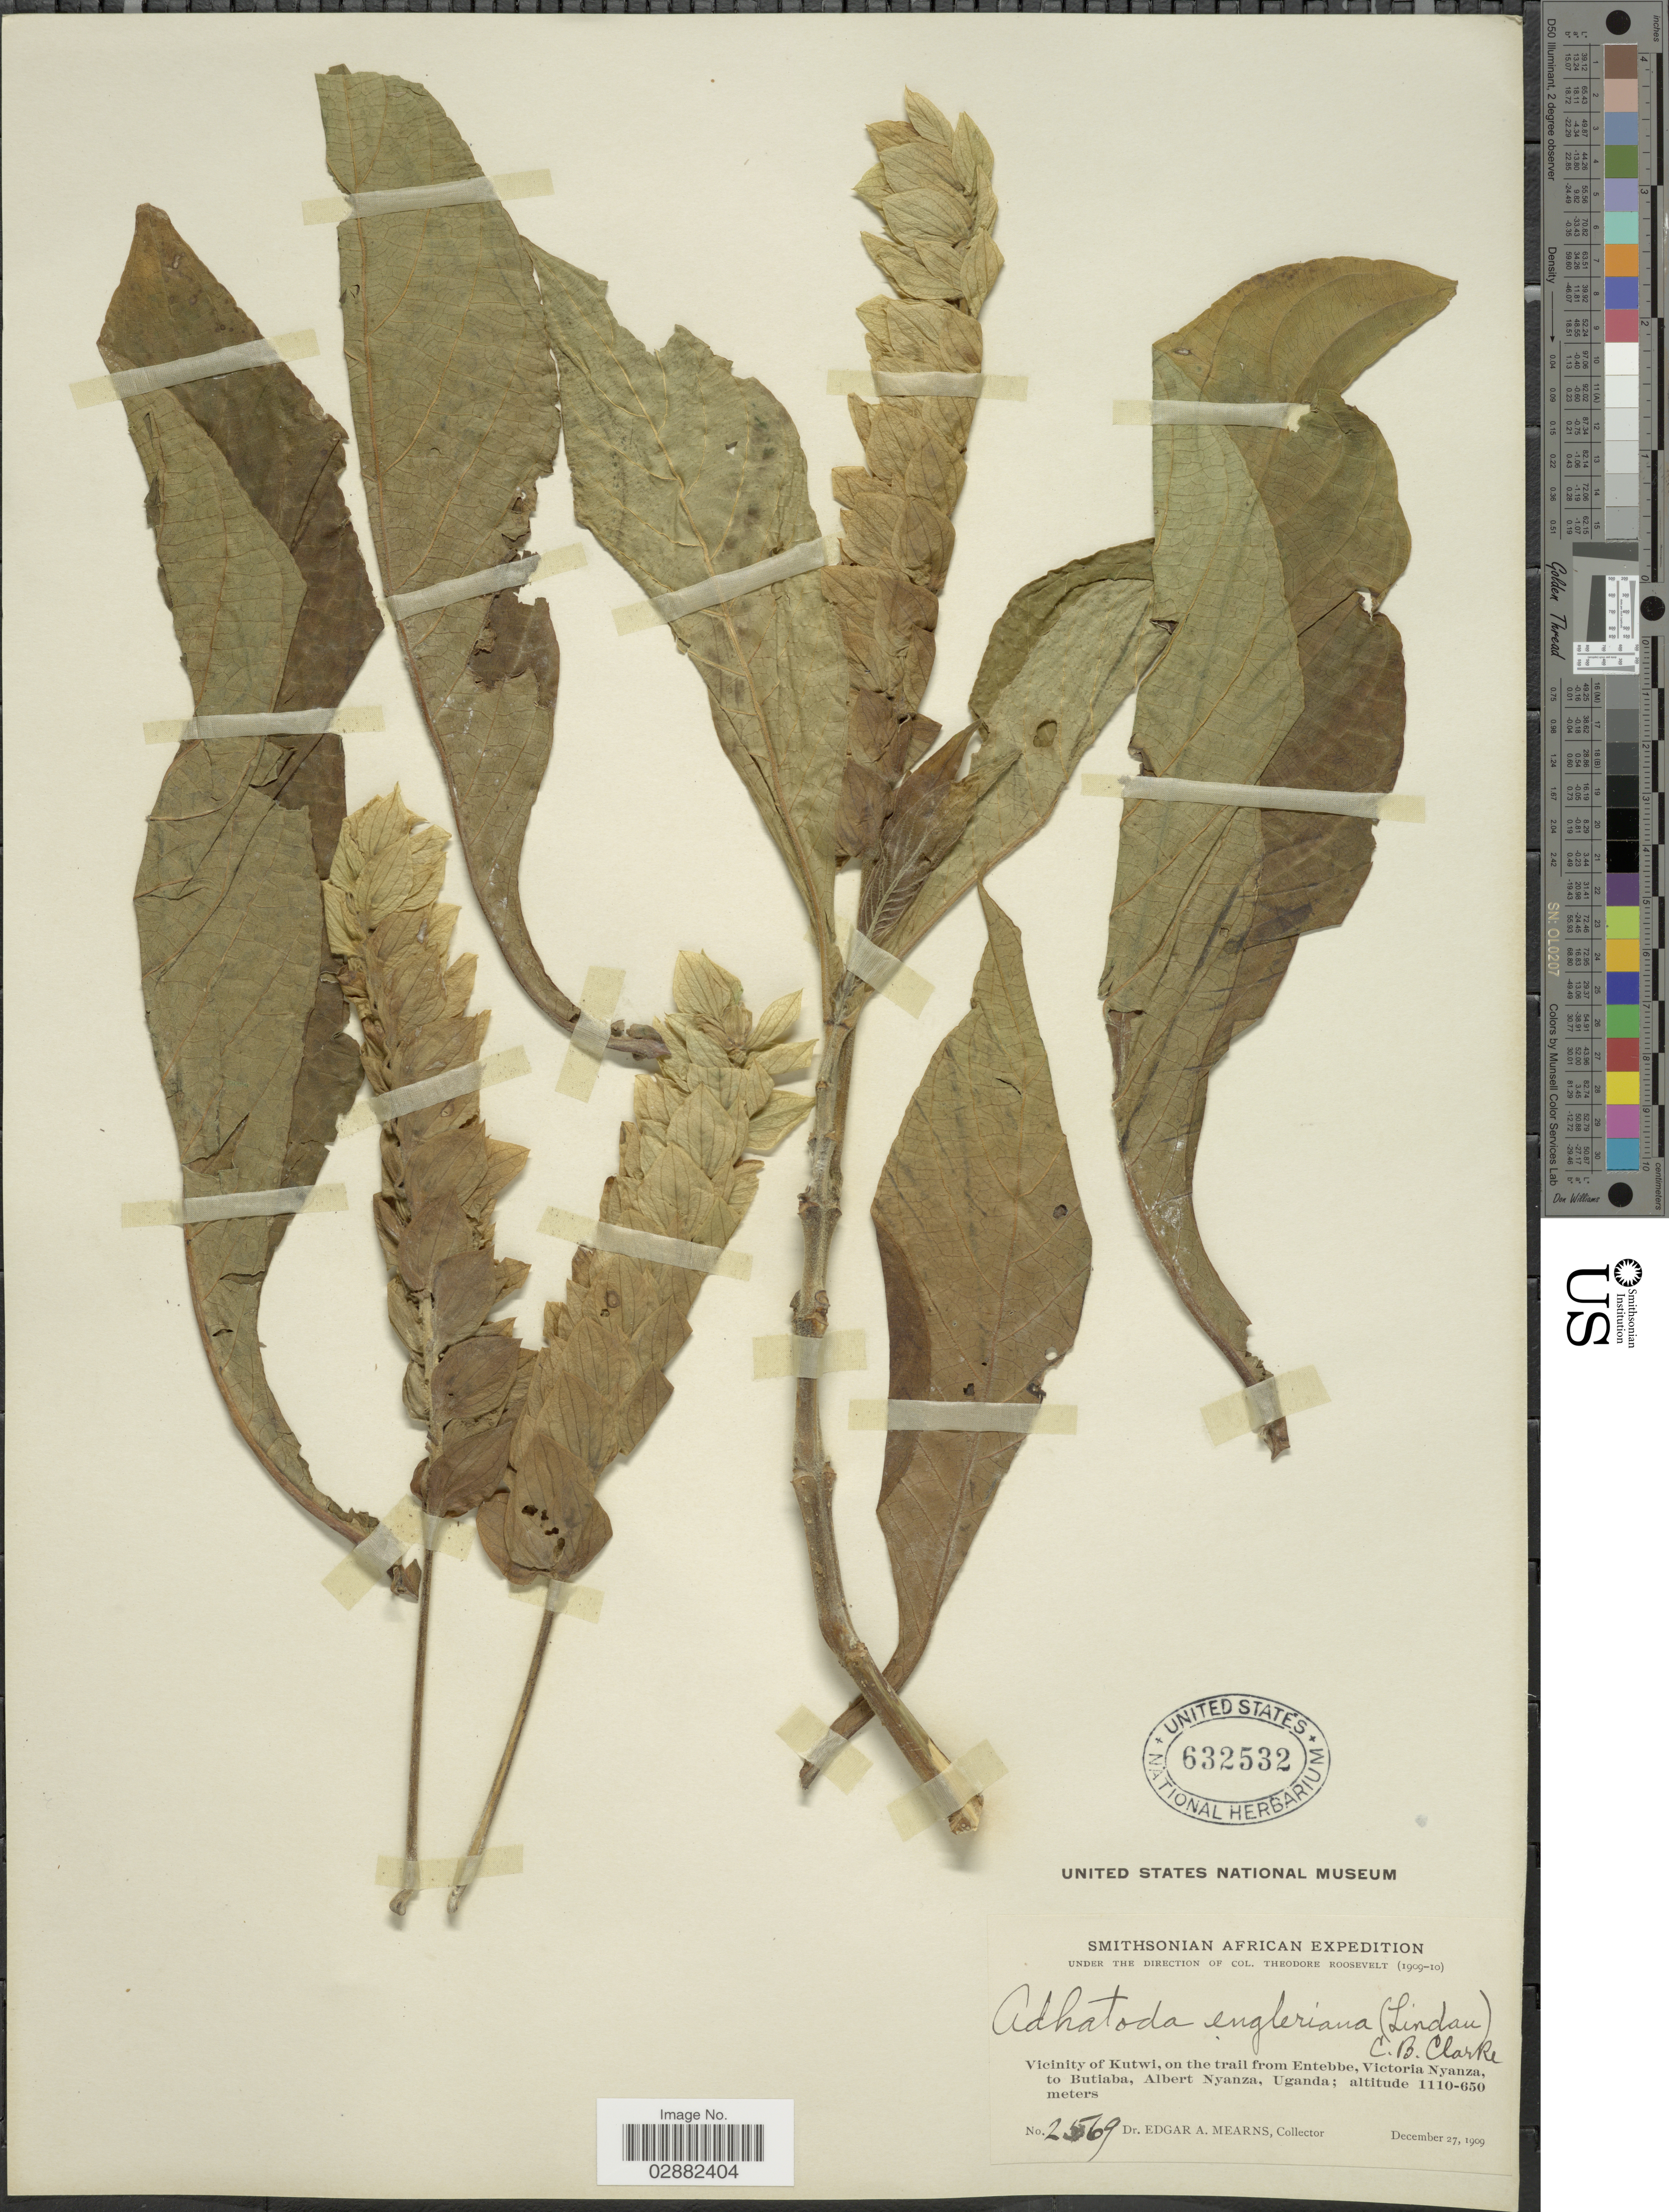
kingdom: Plantae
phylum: Tracheophyta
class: Magnoliopsida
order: Lamiales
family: Acanthaceae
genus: Justicia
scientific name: Justicia engleriana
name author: Lindau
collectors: E. A. Mearns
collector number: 2569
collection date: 1909-12-27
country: Uganda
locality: Vicinity of Kutwi, on the trail from Entebbe, Victoria Nyanza, to Butiaba, Albert Nyanza.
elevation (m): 650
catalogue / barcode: US 632532